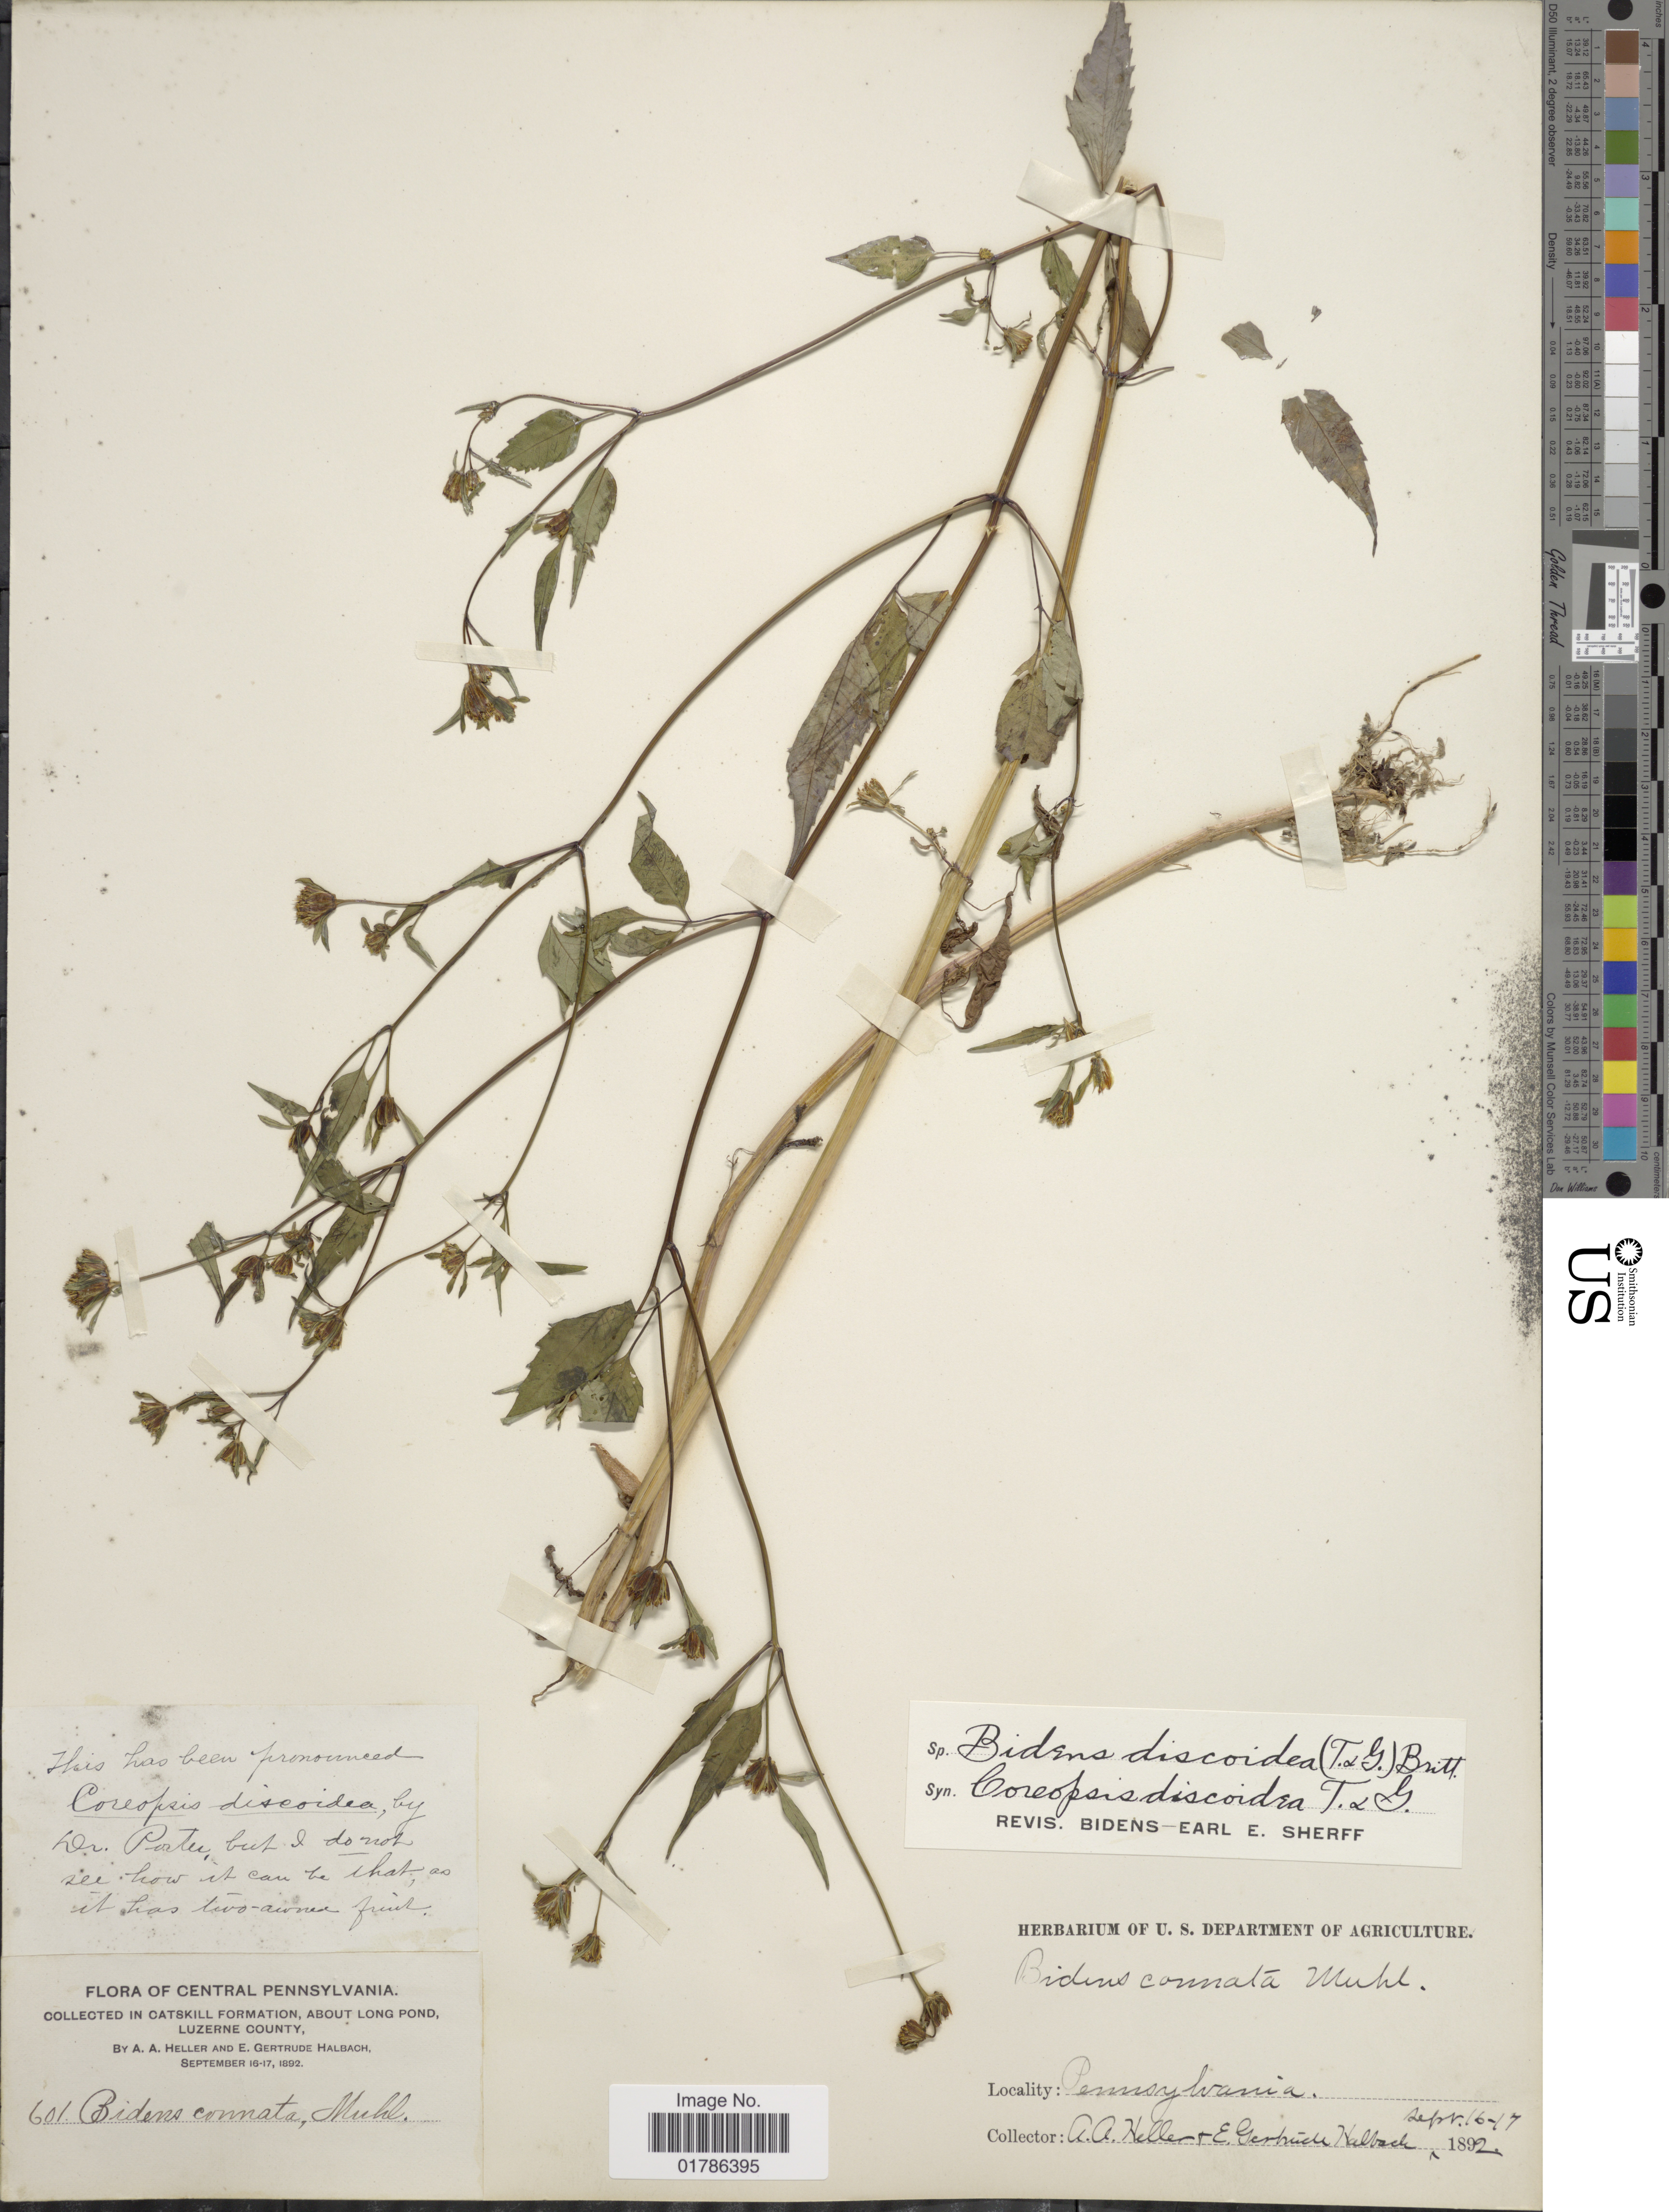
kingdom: Plantae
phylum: Tracheophyta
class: Magnoliopsida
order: Asterales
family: Asteraceae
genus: Bidens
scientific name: Bidens discoidea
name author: (Torr. & A. Gray) Britton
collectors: A. A. Heller & E. G. Halbach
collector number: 601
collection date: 1892-09-16/1892-09-17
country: United States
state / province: Pennsylvania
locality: Catskill Formation, about Long Pond, Luzerne County